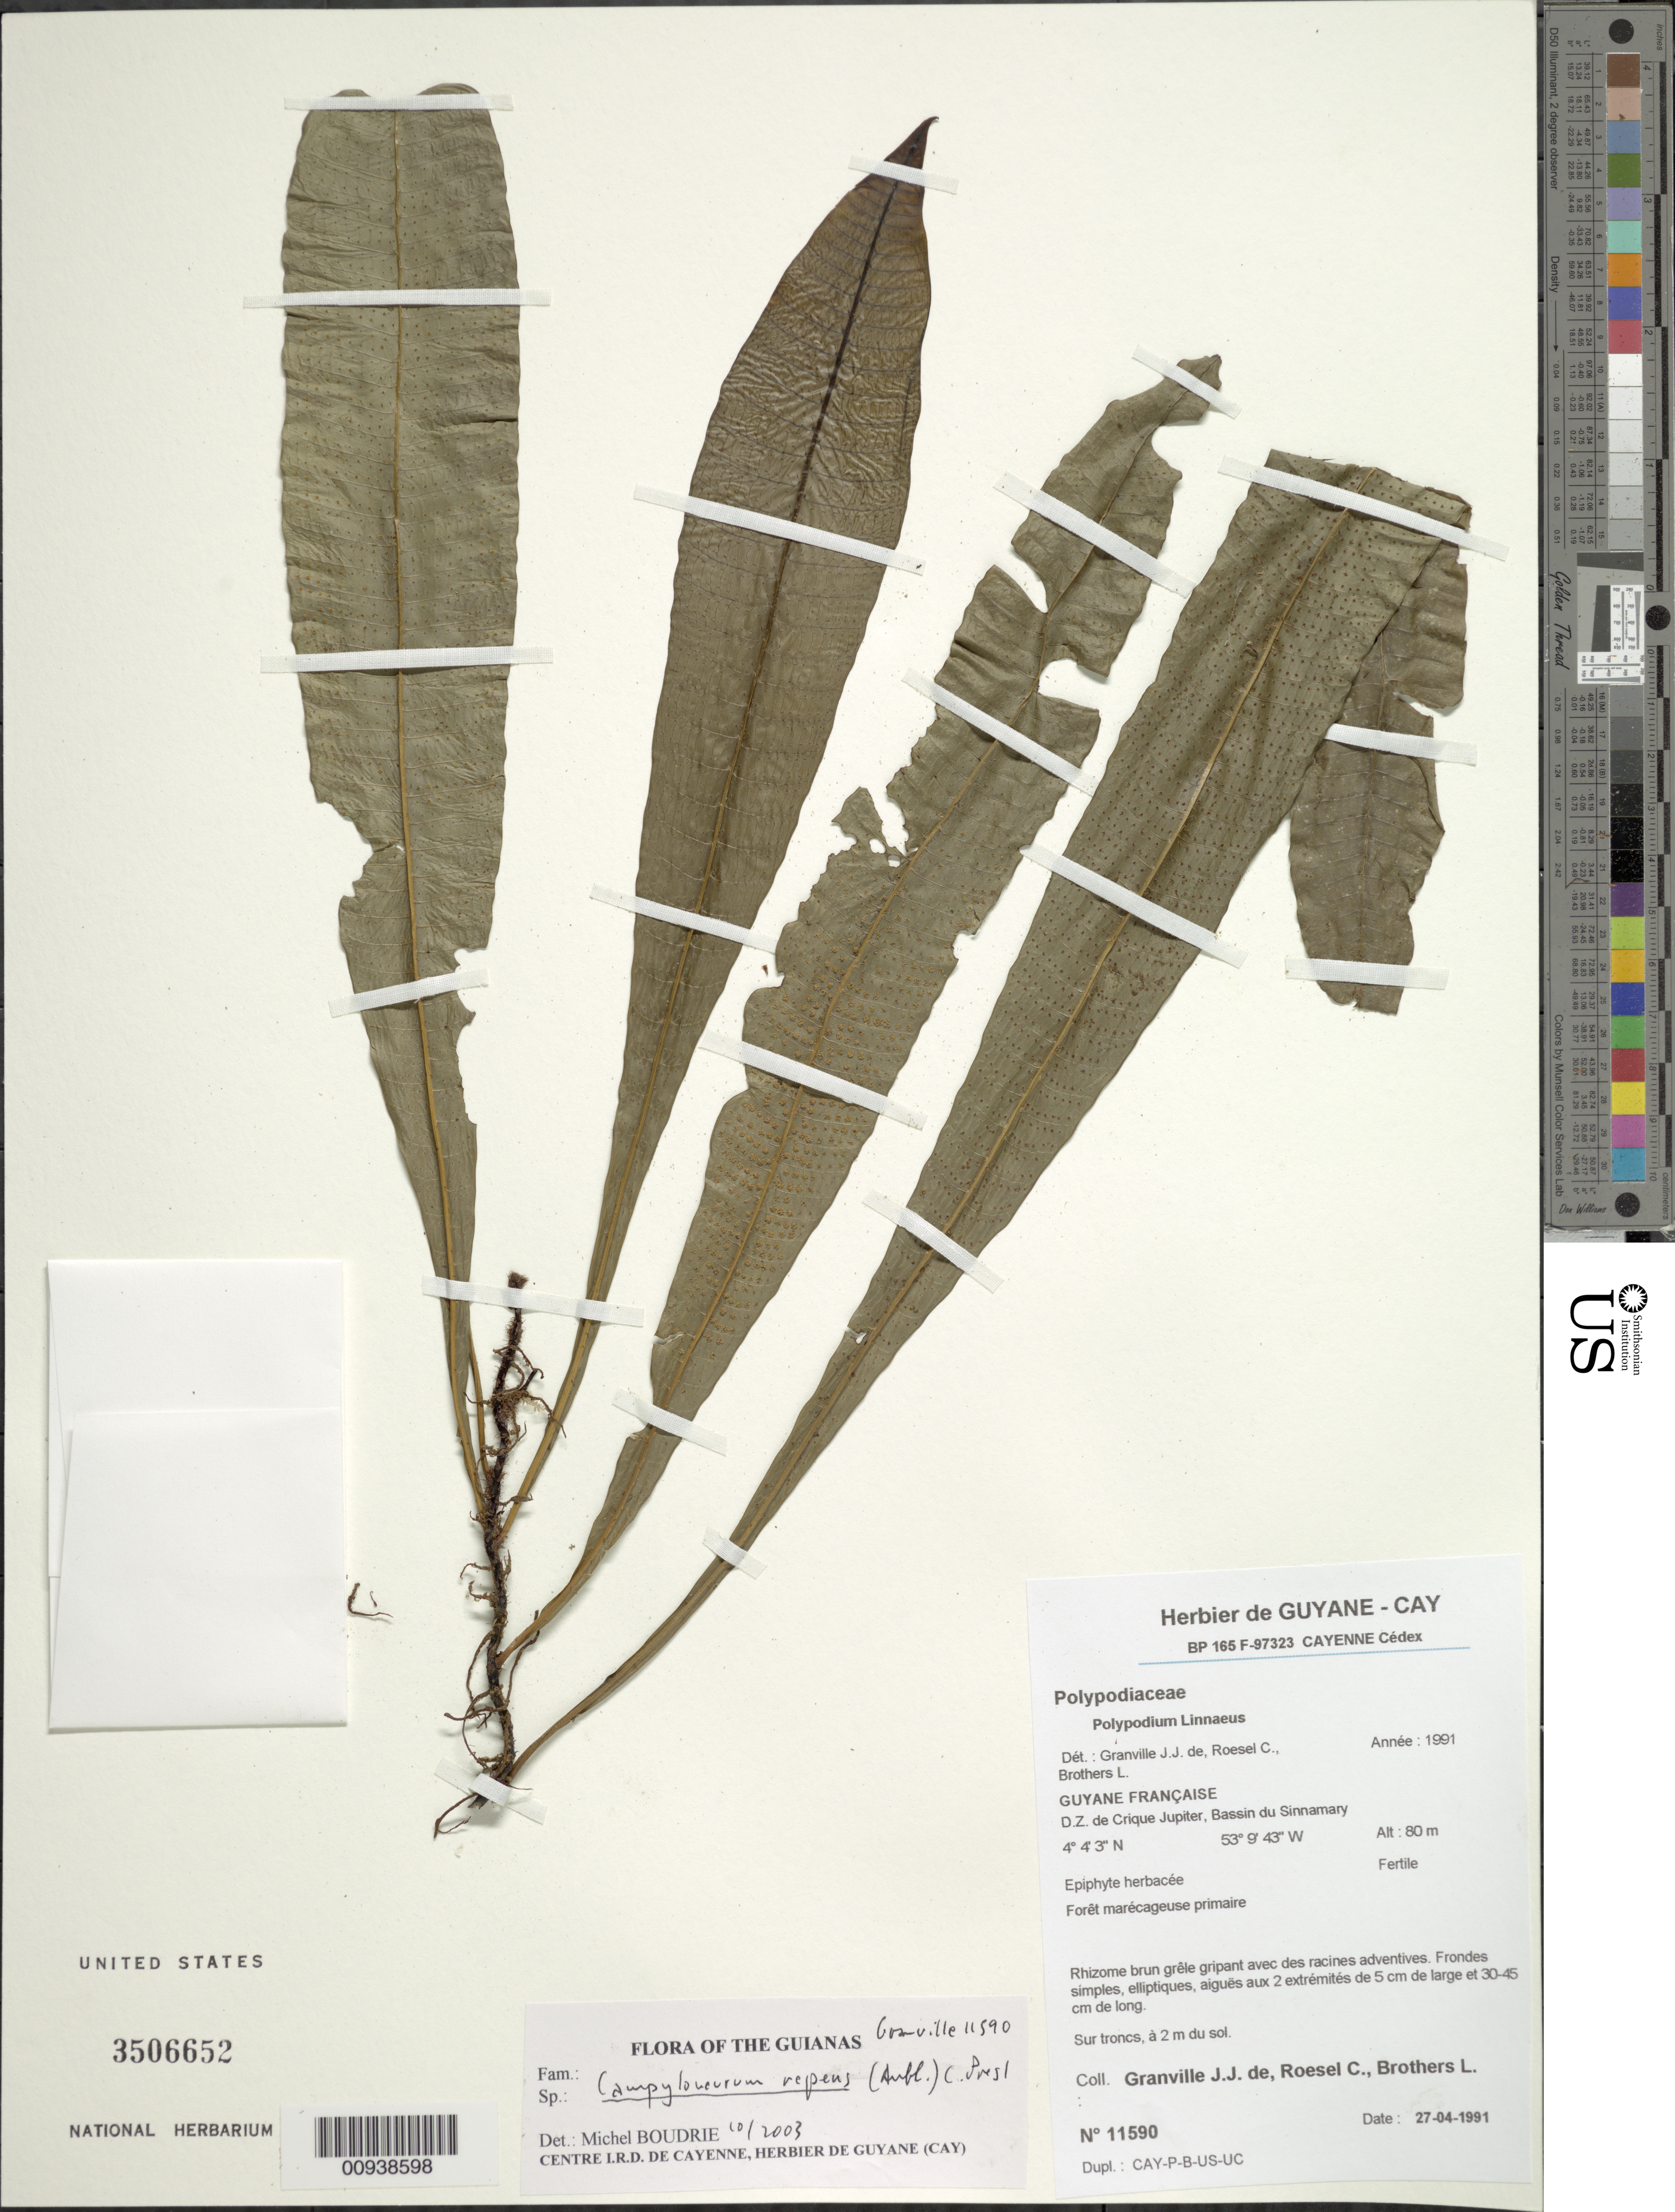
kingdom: Plantae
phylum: Tracheophyta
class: Polypodiopsida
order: Polypodiales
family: Polypodiaceae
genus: Campyloneurum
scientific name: Campyloneurum repens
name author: (Aubl.) C. Presl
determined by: Boudrie, M.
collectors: J.-J. de Granville, C. S. Roesel & L. Brothers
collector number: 11590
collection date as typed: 27-Apr-91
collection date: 1991-04-27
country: French Guiana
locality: D.Z. de Crique Jupiter, Bassin du Sinnamary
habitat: Forêt macrécageuse primaire; sur troncs, 2 m du sol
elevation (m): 80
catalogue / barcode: US 3506652